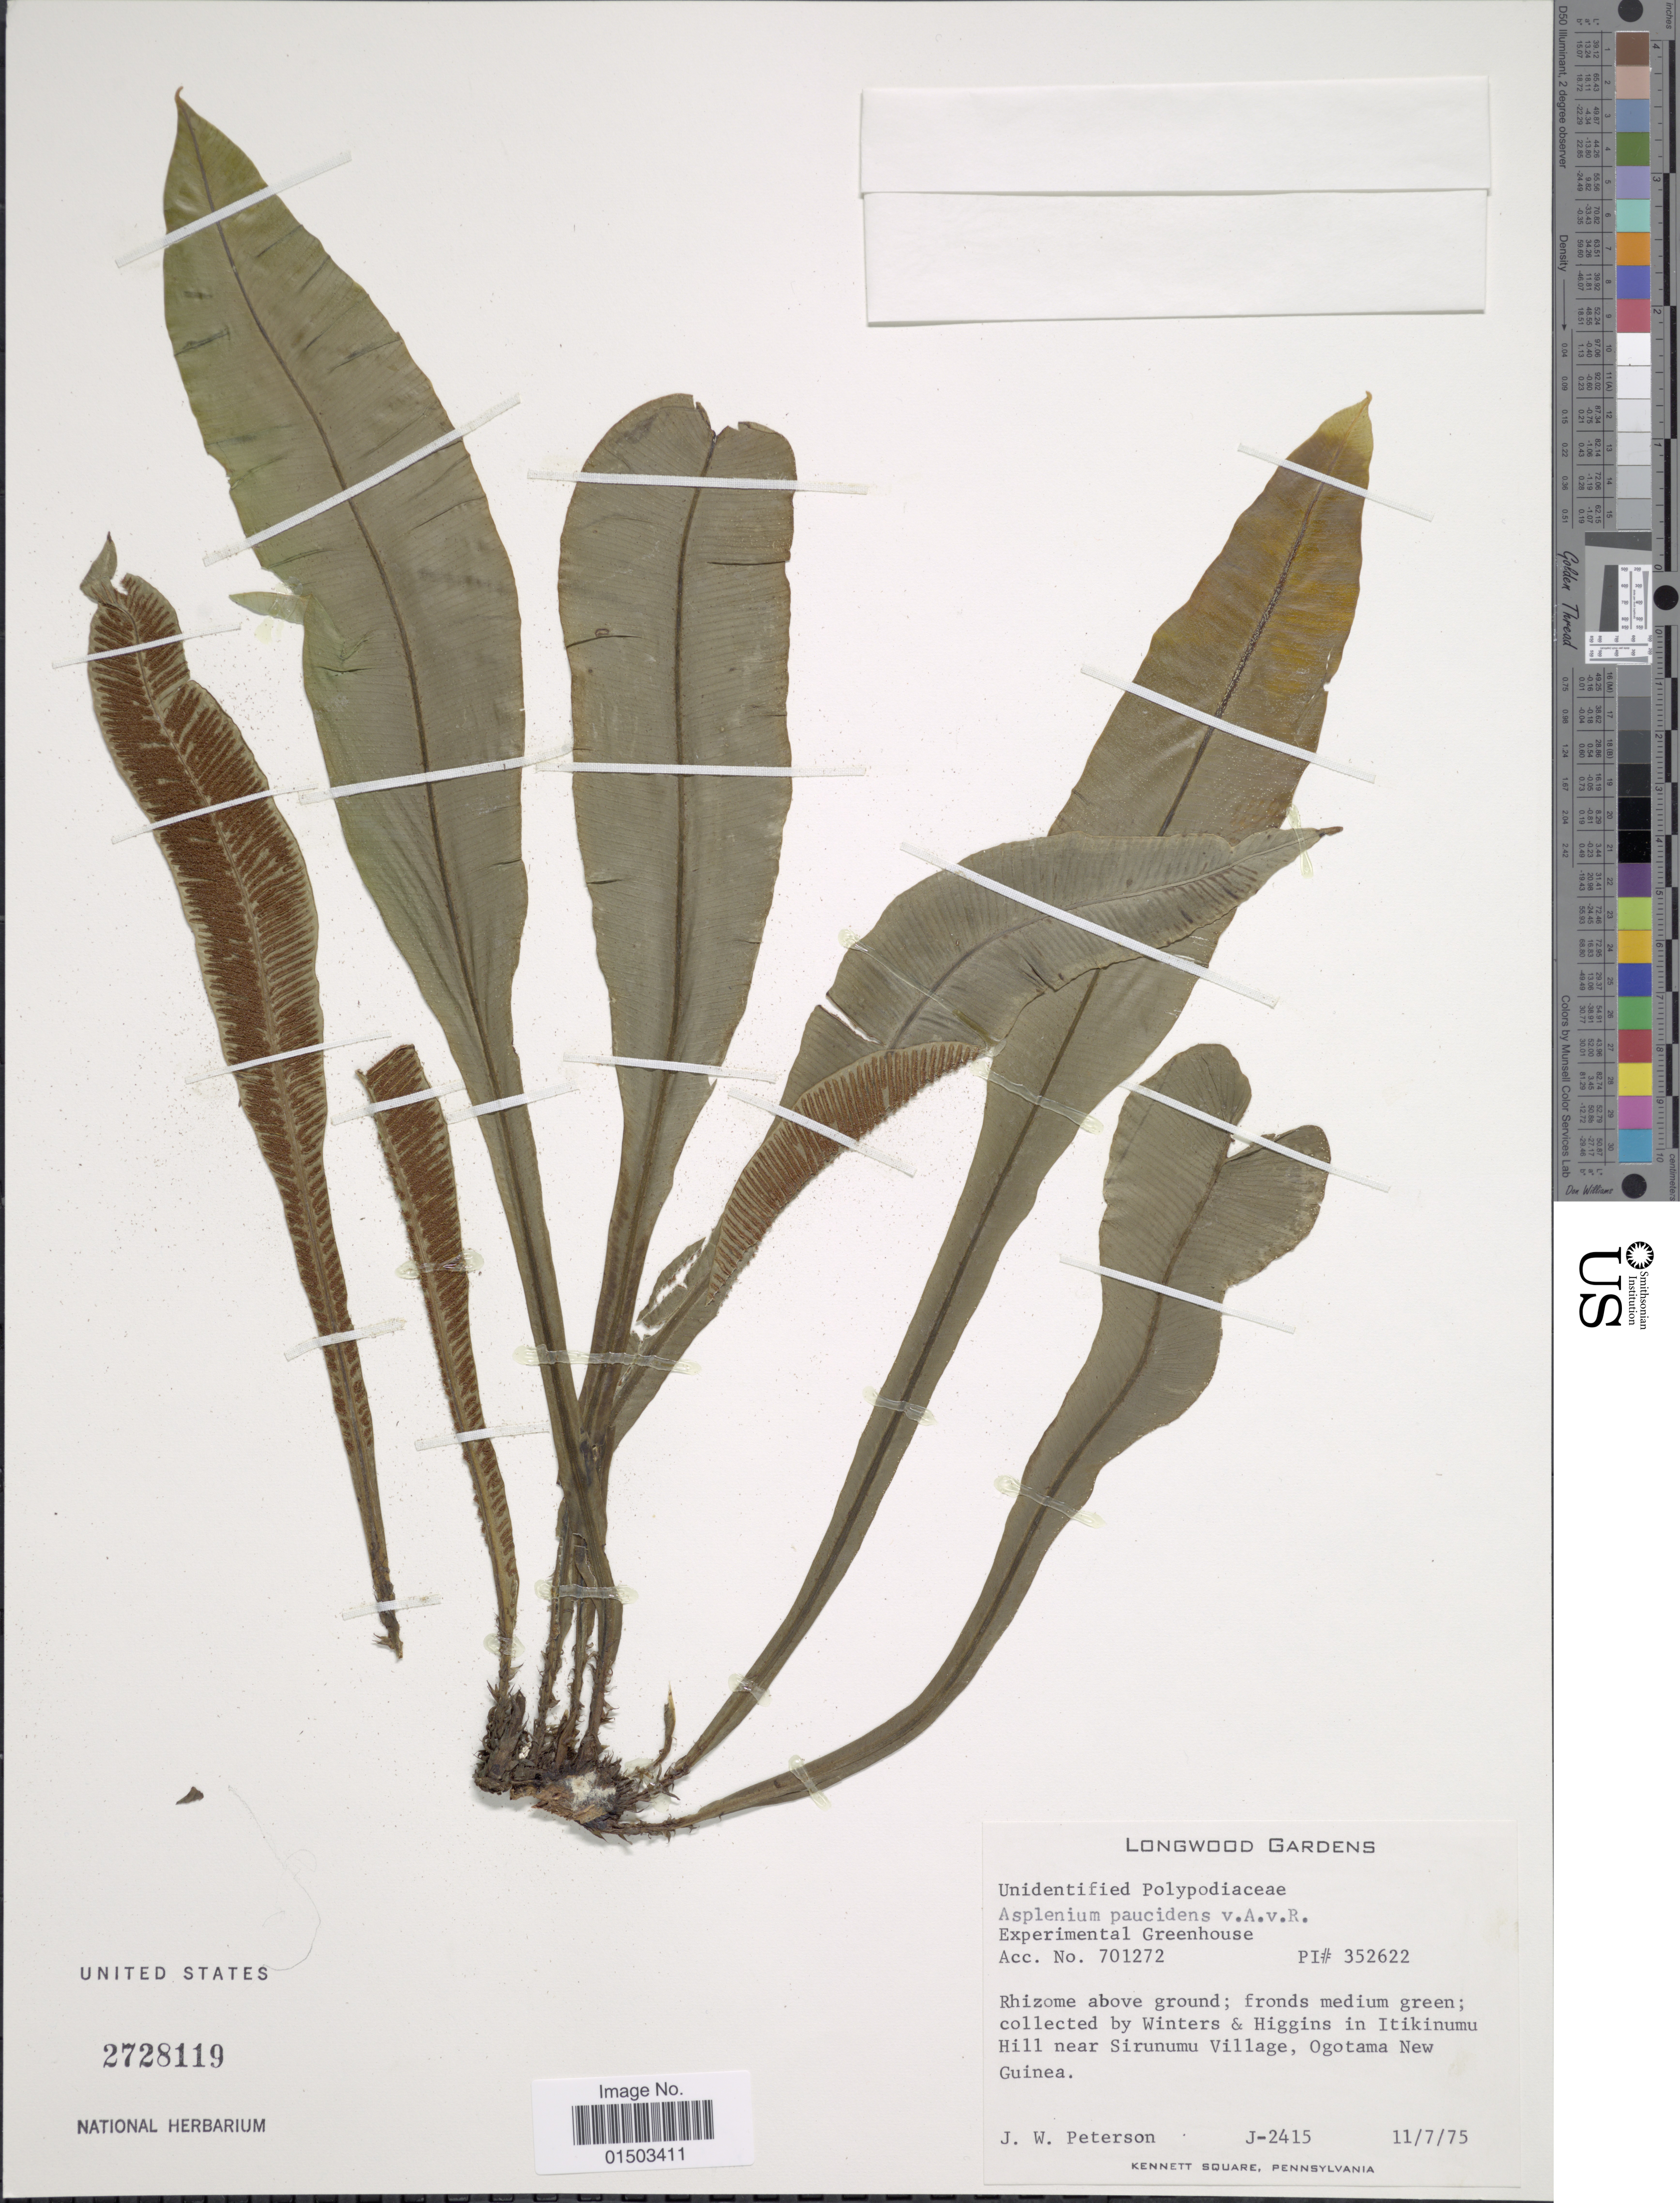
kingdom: Plantae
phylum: Tracheophyta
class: Polypodiopsida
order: Polypodiales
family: Aspleniaceae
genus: Asplenium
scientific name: Asplenium paucidens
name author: Alderw.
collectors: J. W. Peterson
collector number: J-2415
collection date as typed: Transcribed d/m/y: 7/11/75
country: United States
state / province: Pennsylvania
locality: Longwood Gardens, Experimental Greenhouse. Acc. No. 701272. Kennett Square, Pennsylvania.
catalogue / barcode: US 2728119